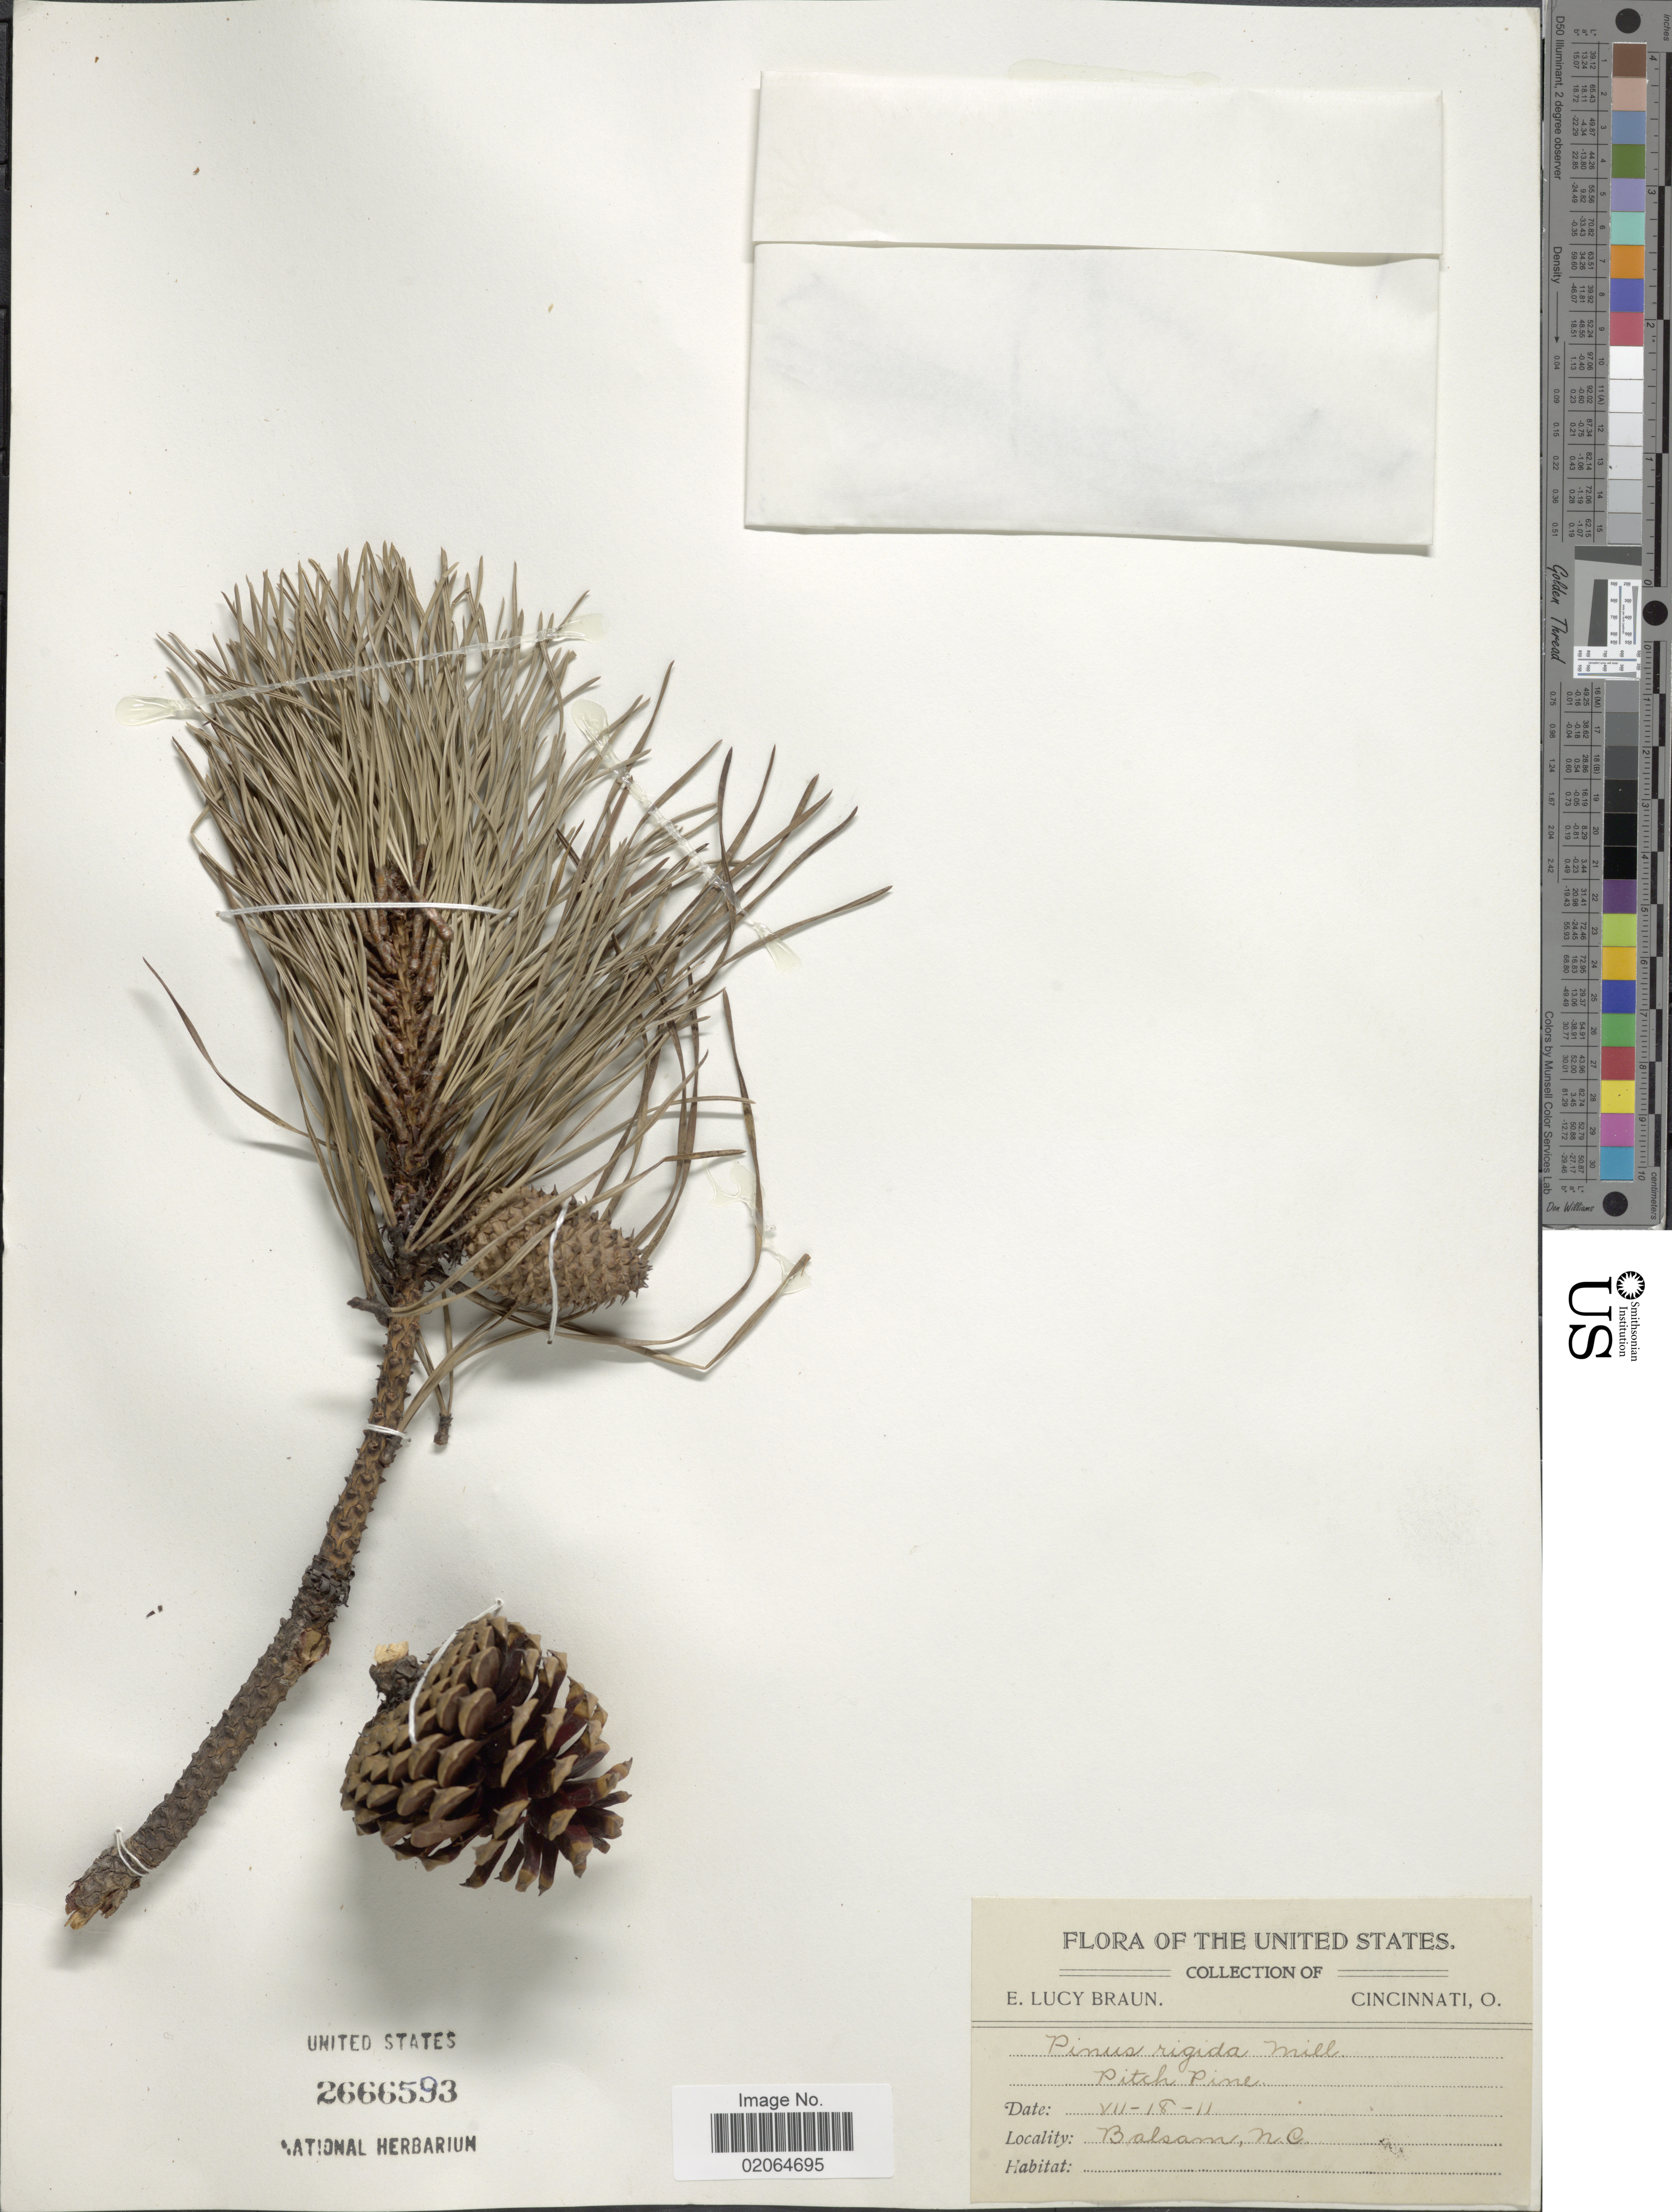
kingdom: Plantae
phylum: Tracheophyta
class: Pinopsida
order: Pinales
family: Pinaceae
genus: Pinus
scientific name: Pinus rigida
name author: Mill.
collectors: E. L. Braun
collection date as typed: Transcribed d/m/y: 18/7/11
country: United States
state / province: North Carolina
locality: Balsam.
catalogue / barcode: US 2666593